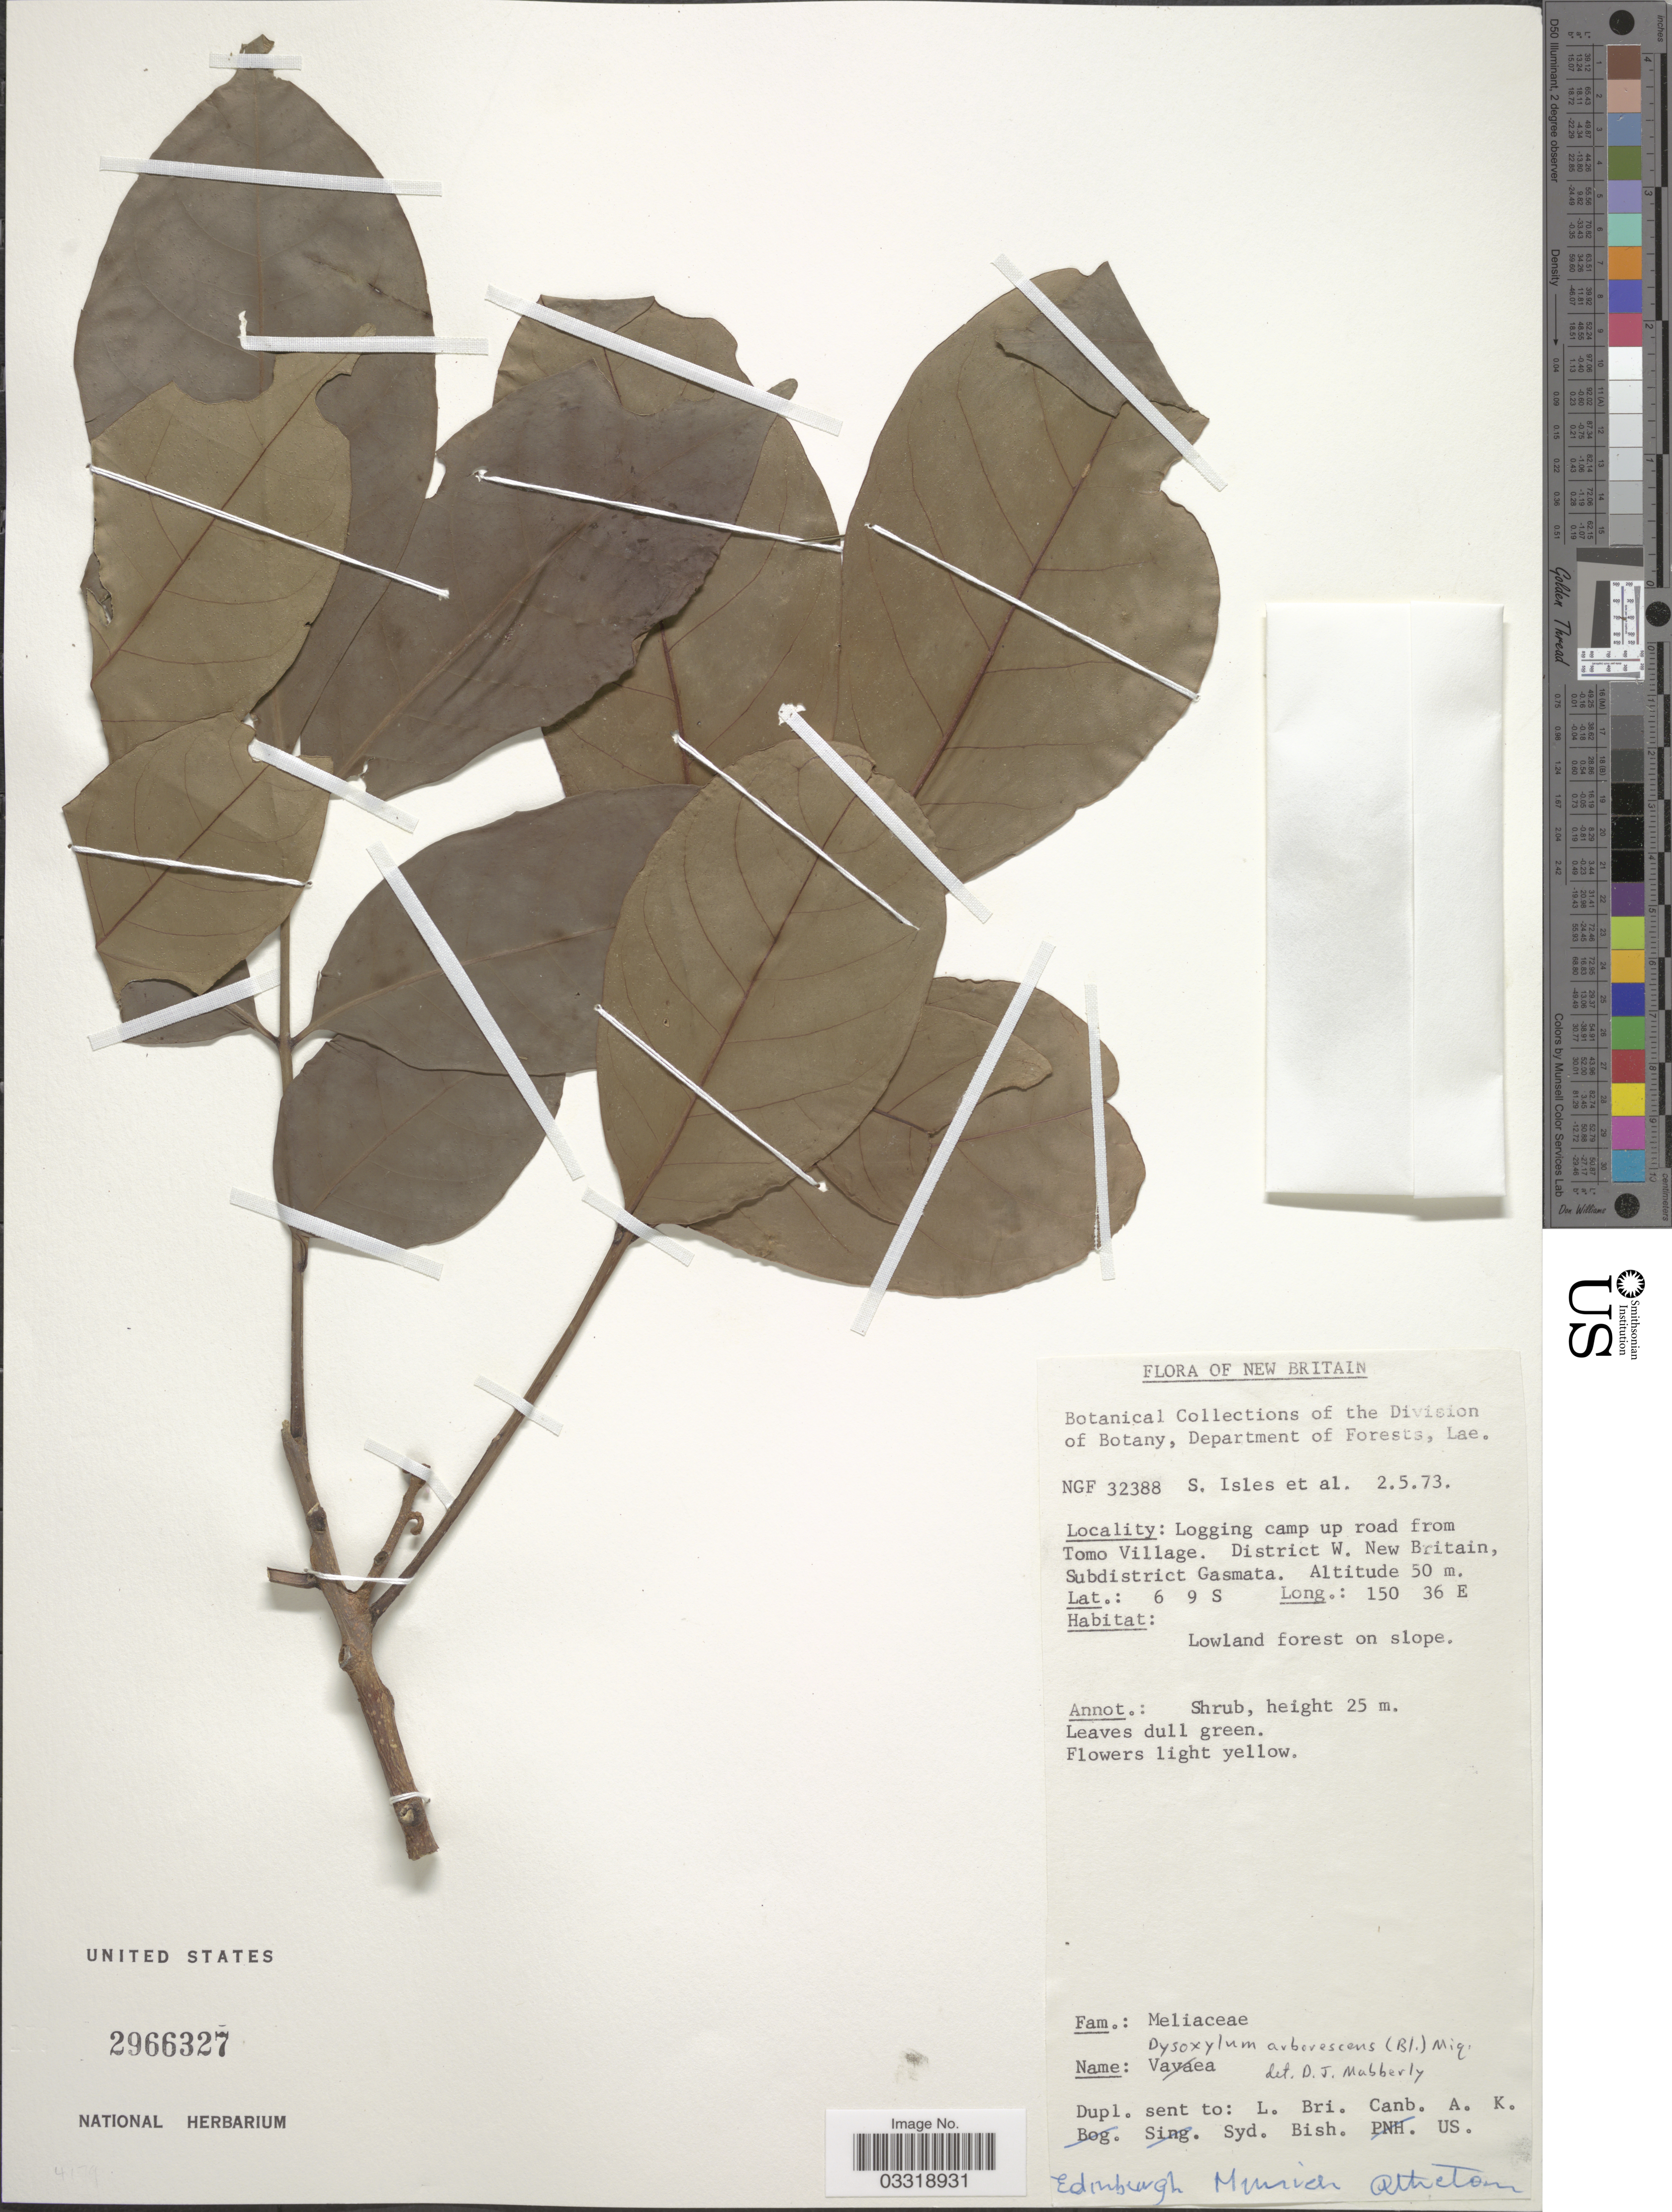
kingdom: Plantae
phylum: Tracheophyta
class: Magnoliopsida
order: Sapindales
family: Meliaceae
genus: Goniocheton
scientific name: Goniocheton arborescens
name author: Blume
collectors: S. Isles & et al.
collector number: NGF 32388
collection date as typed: Transcribed d/m/y: 2/5/73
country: Papua New Guinea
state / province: West New Britain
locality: New Britain. Logging camp up road from Tomo Village. District W. New Britain. Subdistrict Gasmata.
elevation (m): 50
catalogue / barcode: US 2966327